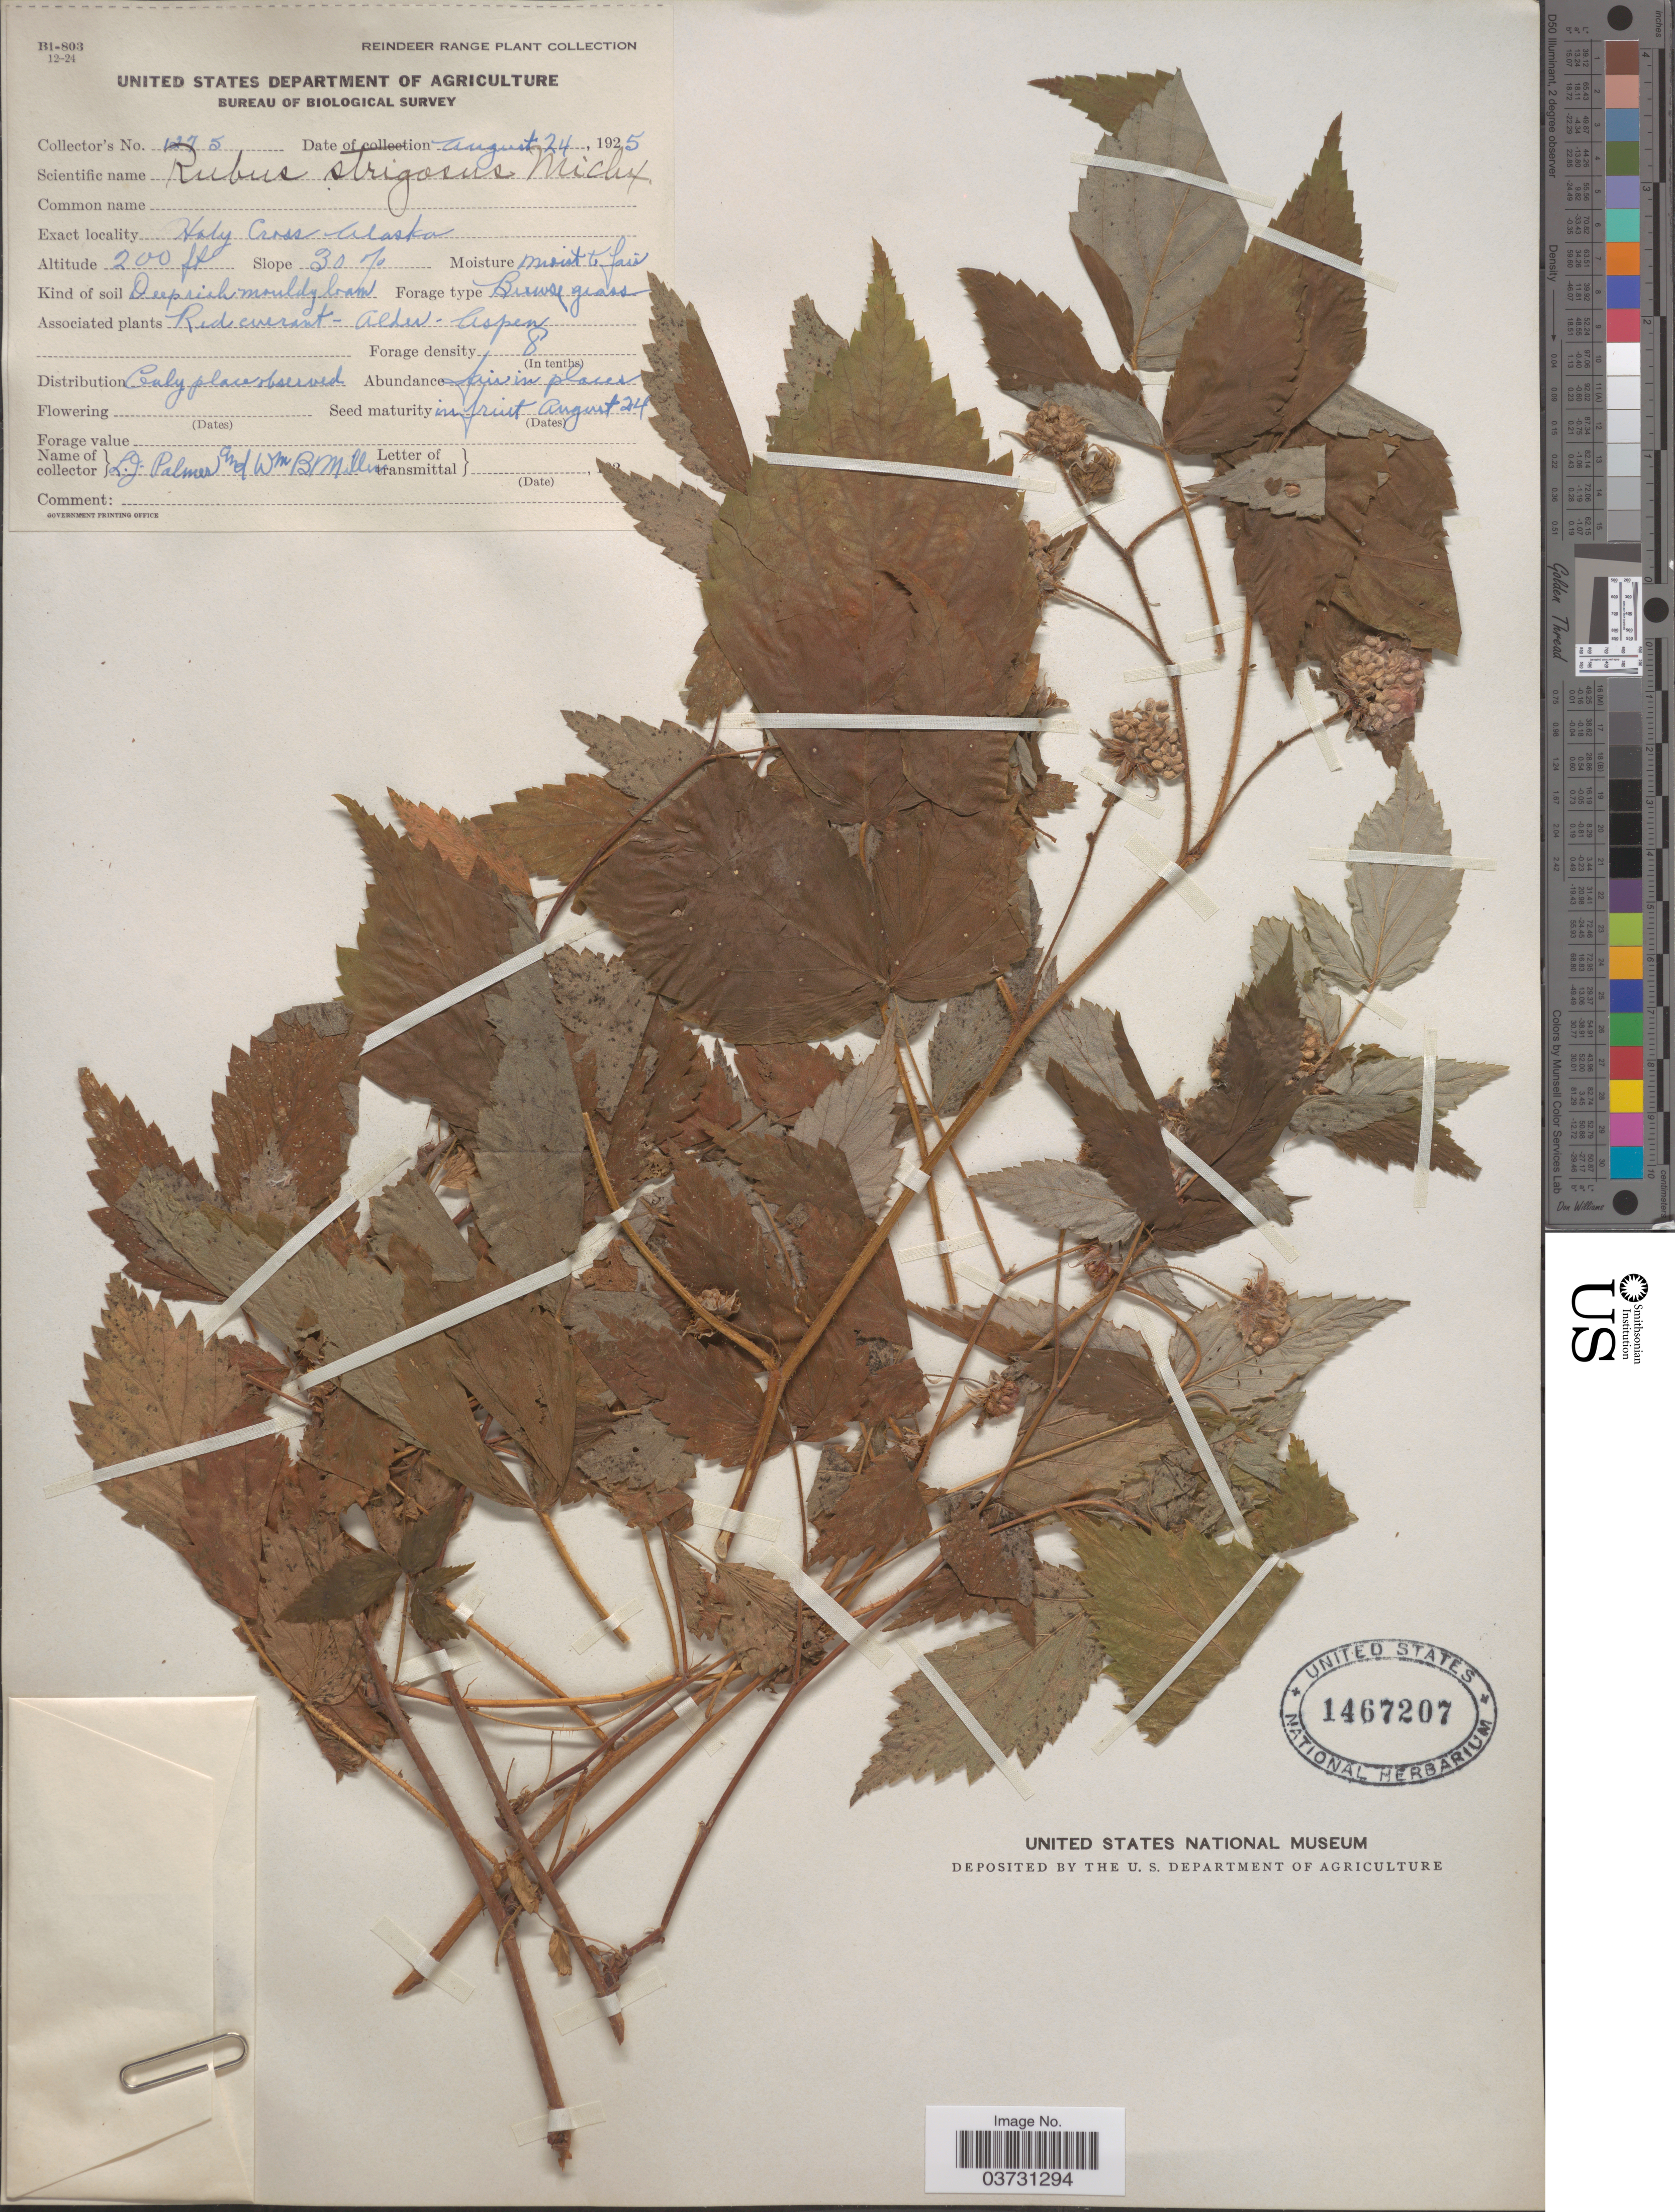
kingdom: Plantae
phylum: Tracheophyta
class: Magnoliopsida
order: Rosales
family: Rosaceae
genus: Rubus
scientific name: Rubus strigosus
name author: Michx.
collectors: L. J. Palmer & W. Miller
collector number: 1275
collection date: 1925-08-24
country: United States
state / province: Alaska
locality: Holy Cross.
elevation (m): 61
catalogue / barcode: US 1467207